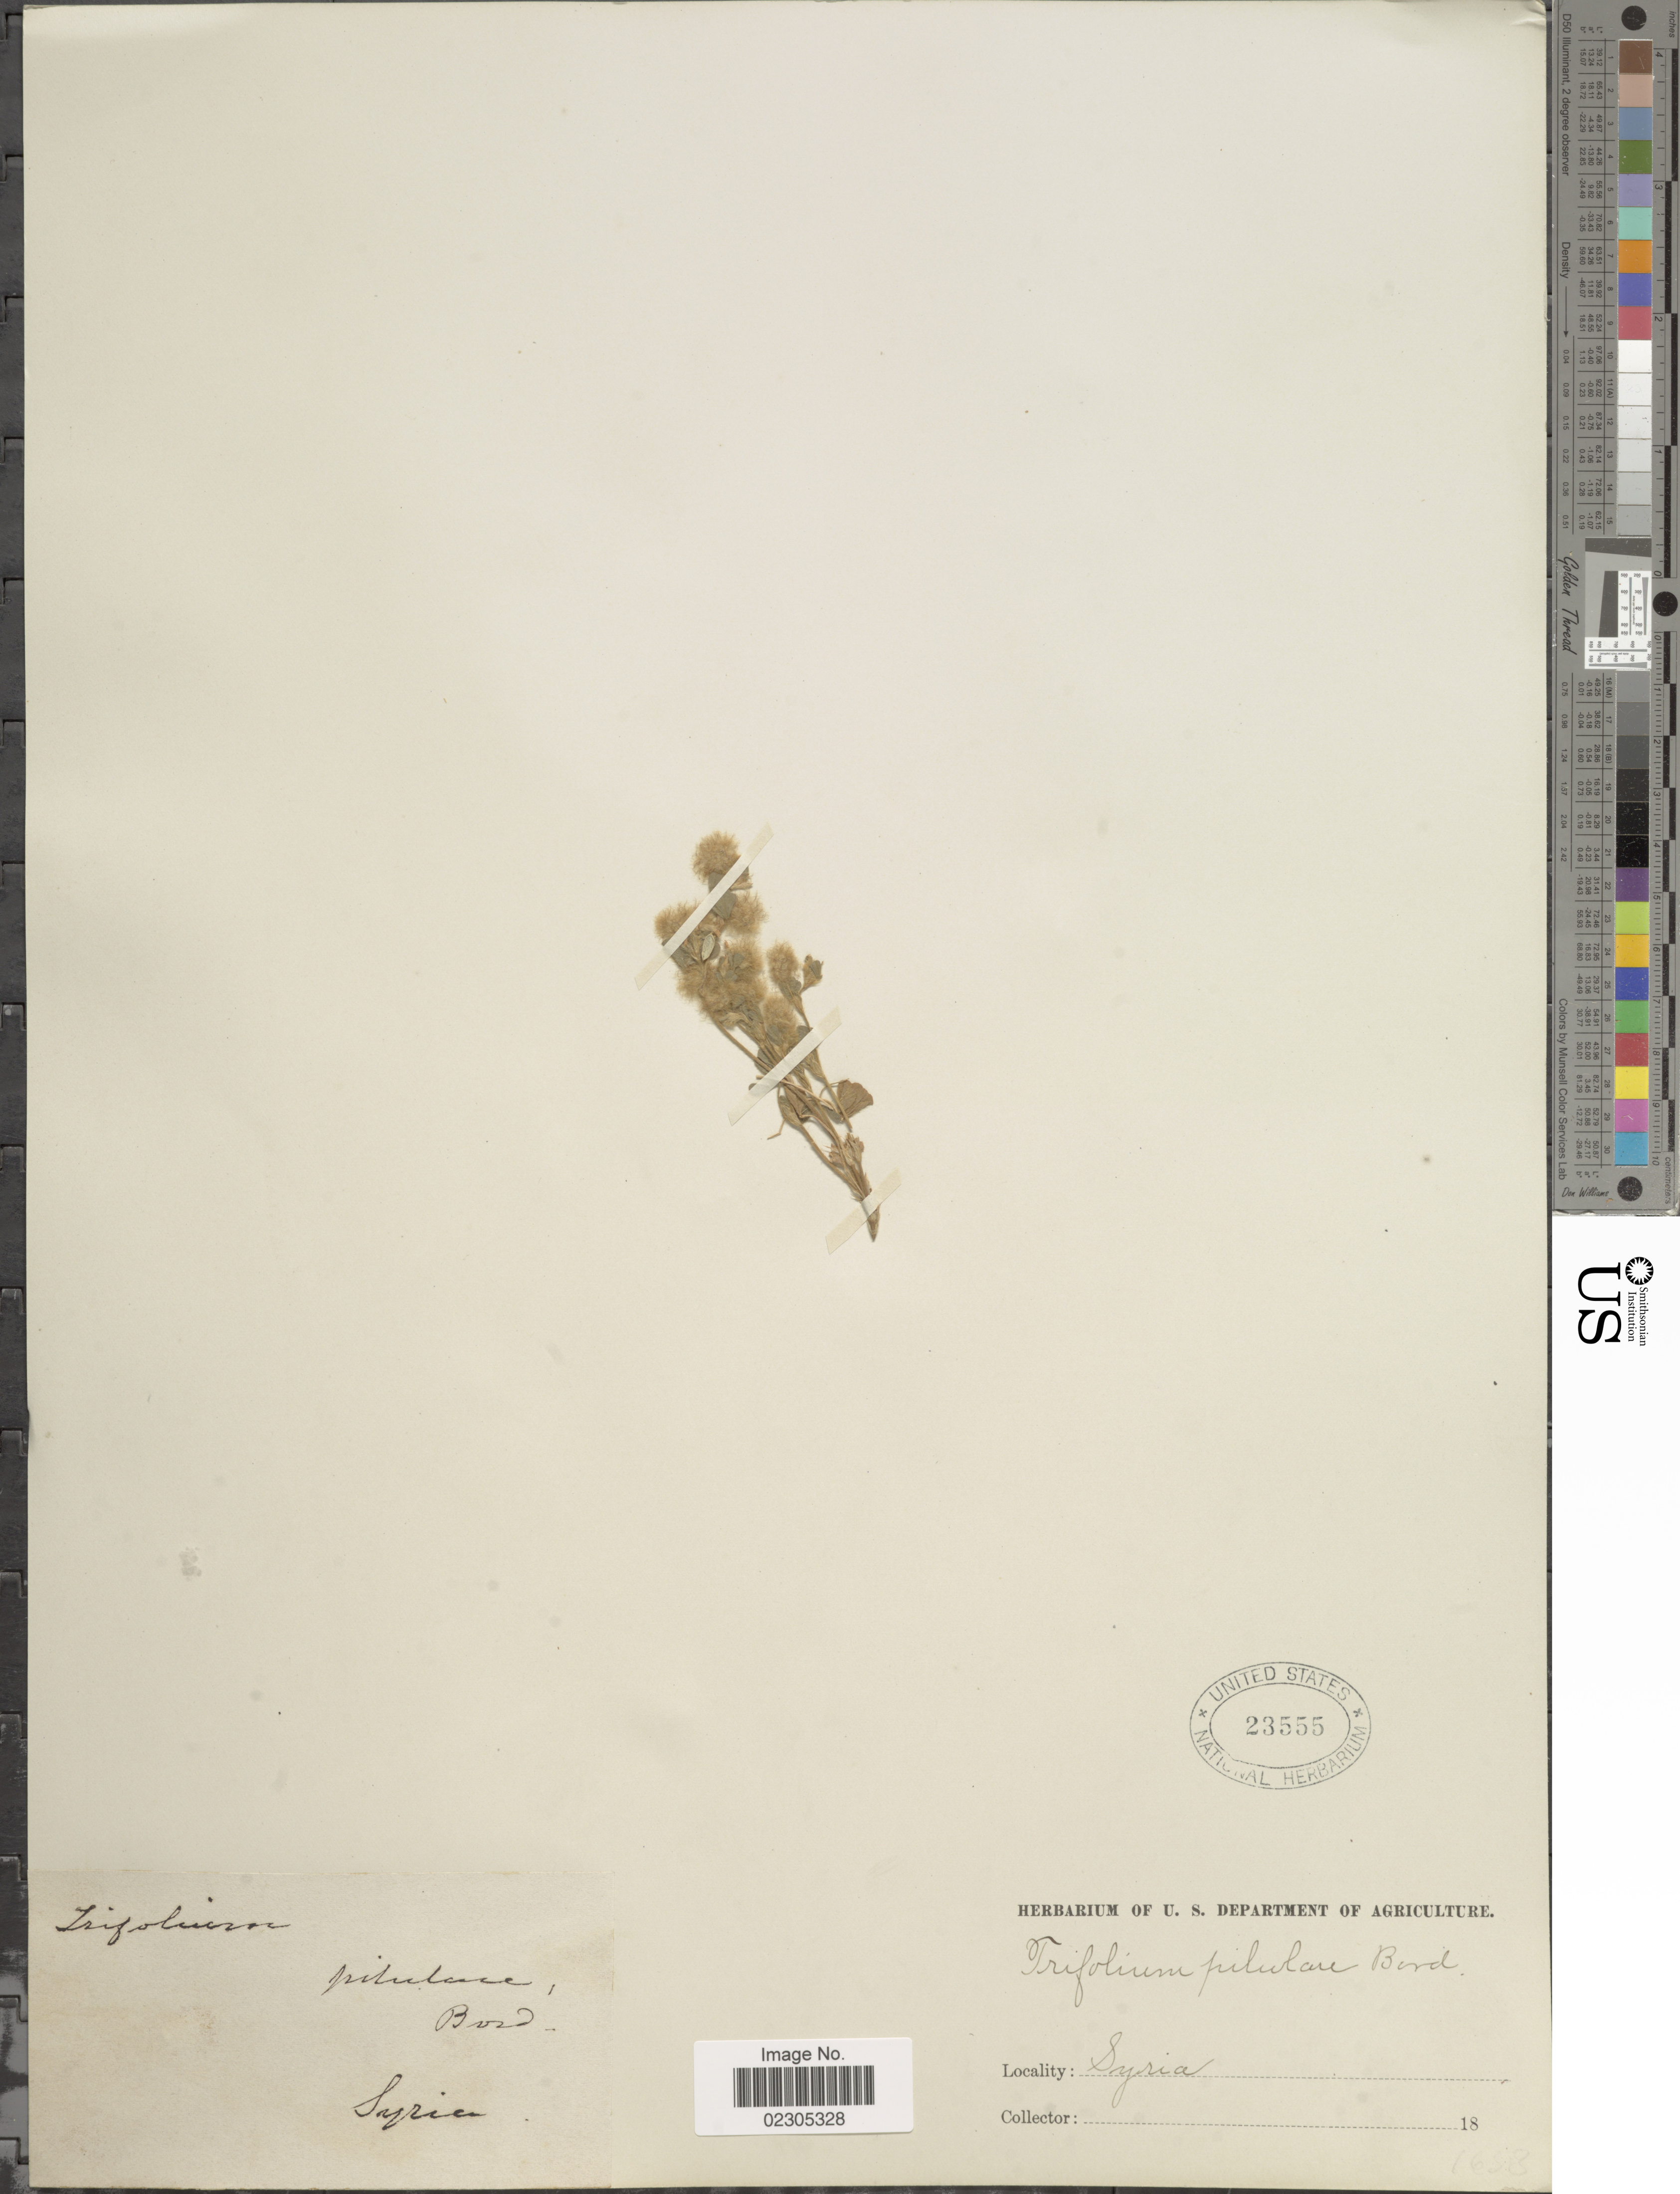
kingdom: Plantae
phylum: Tracheophyta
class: Magnoliopsida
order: Fabales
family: Fabaceae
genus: Trifolium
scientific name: Trifolium pilulare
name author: Boiss.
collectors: ex herb. U. S. Department of Agriculture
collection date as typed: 18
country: Syria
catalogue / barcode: US 23555